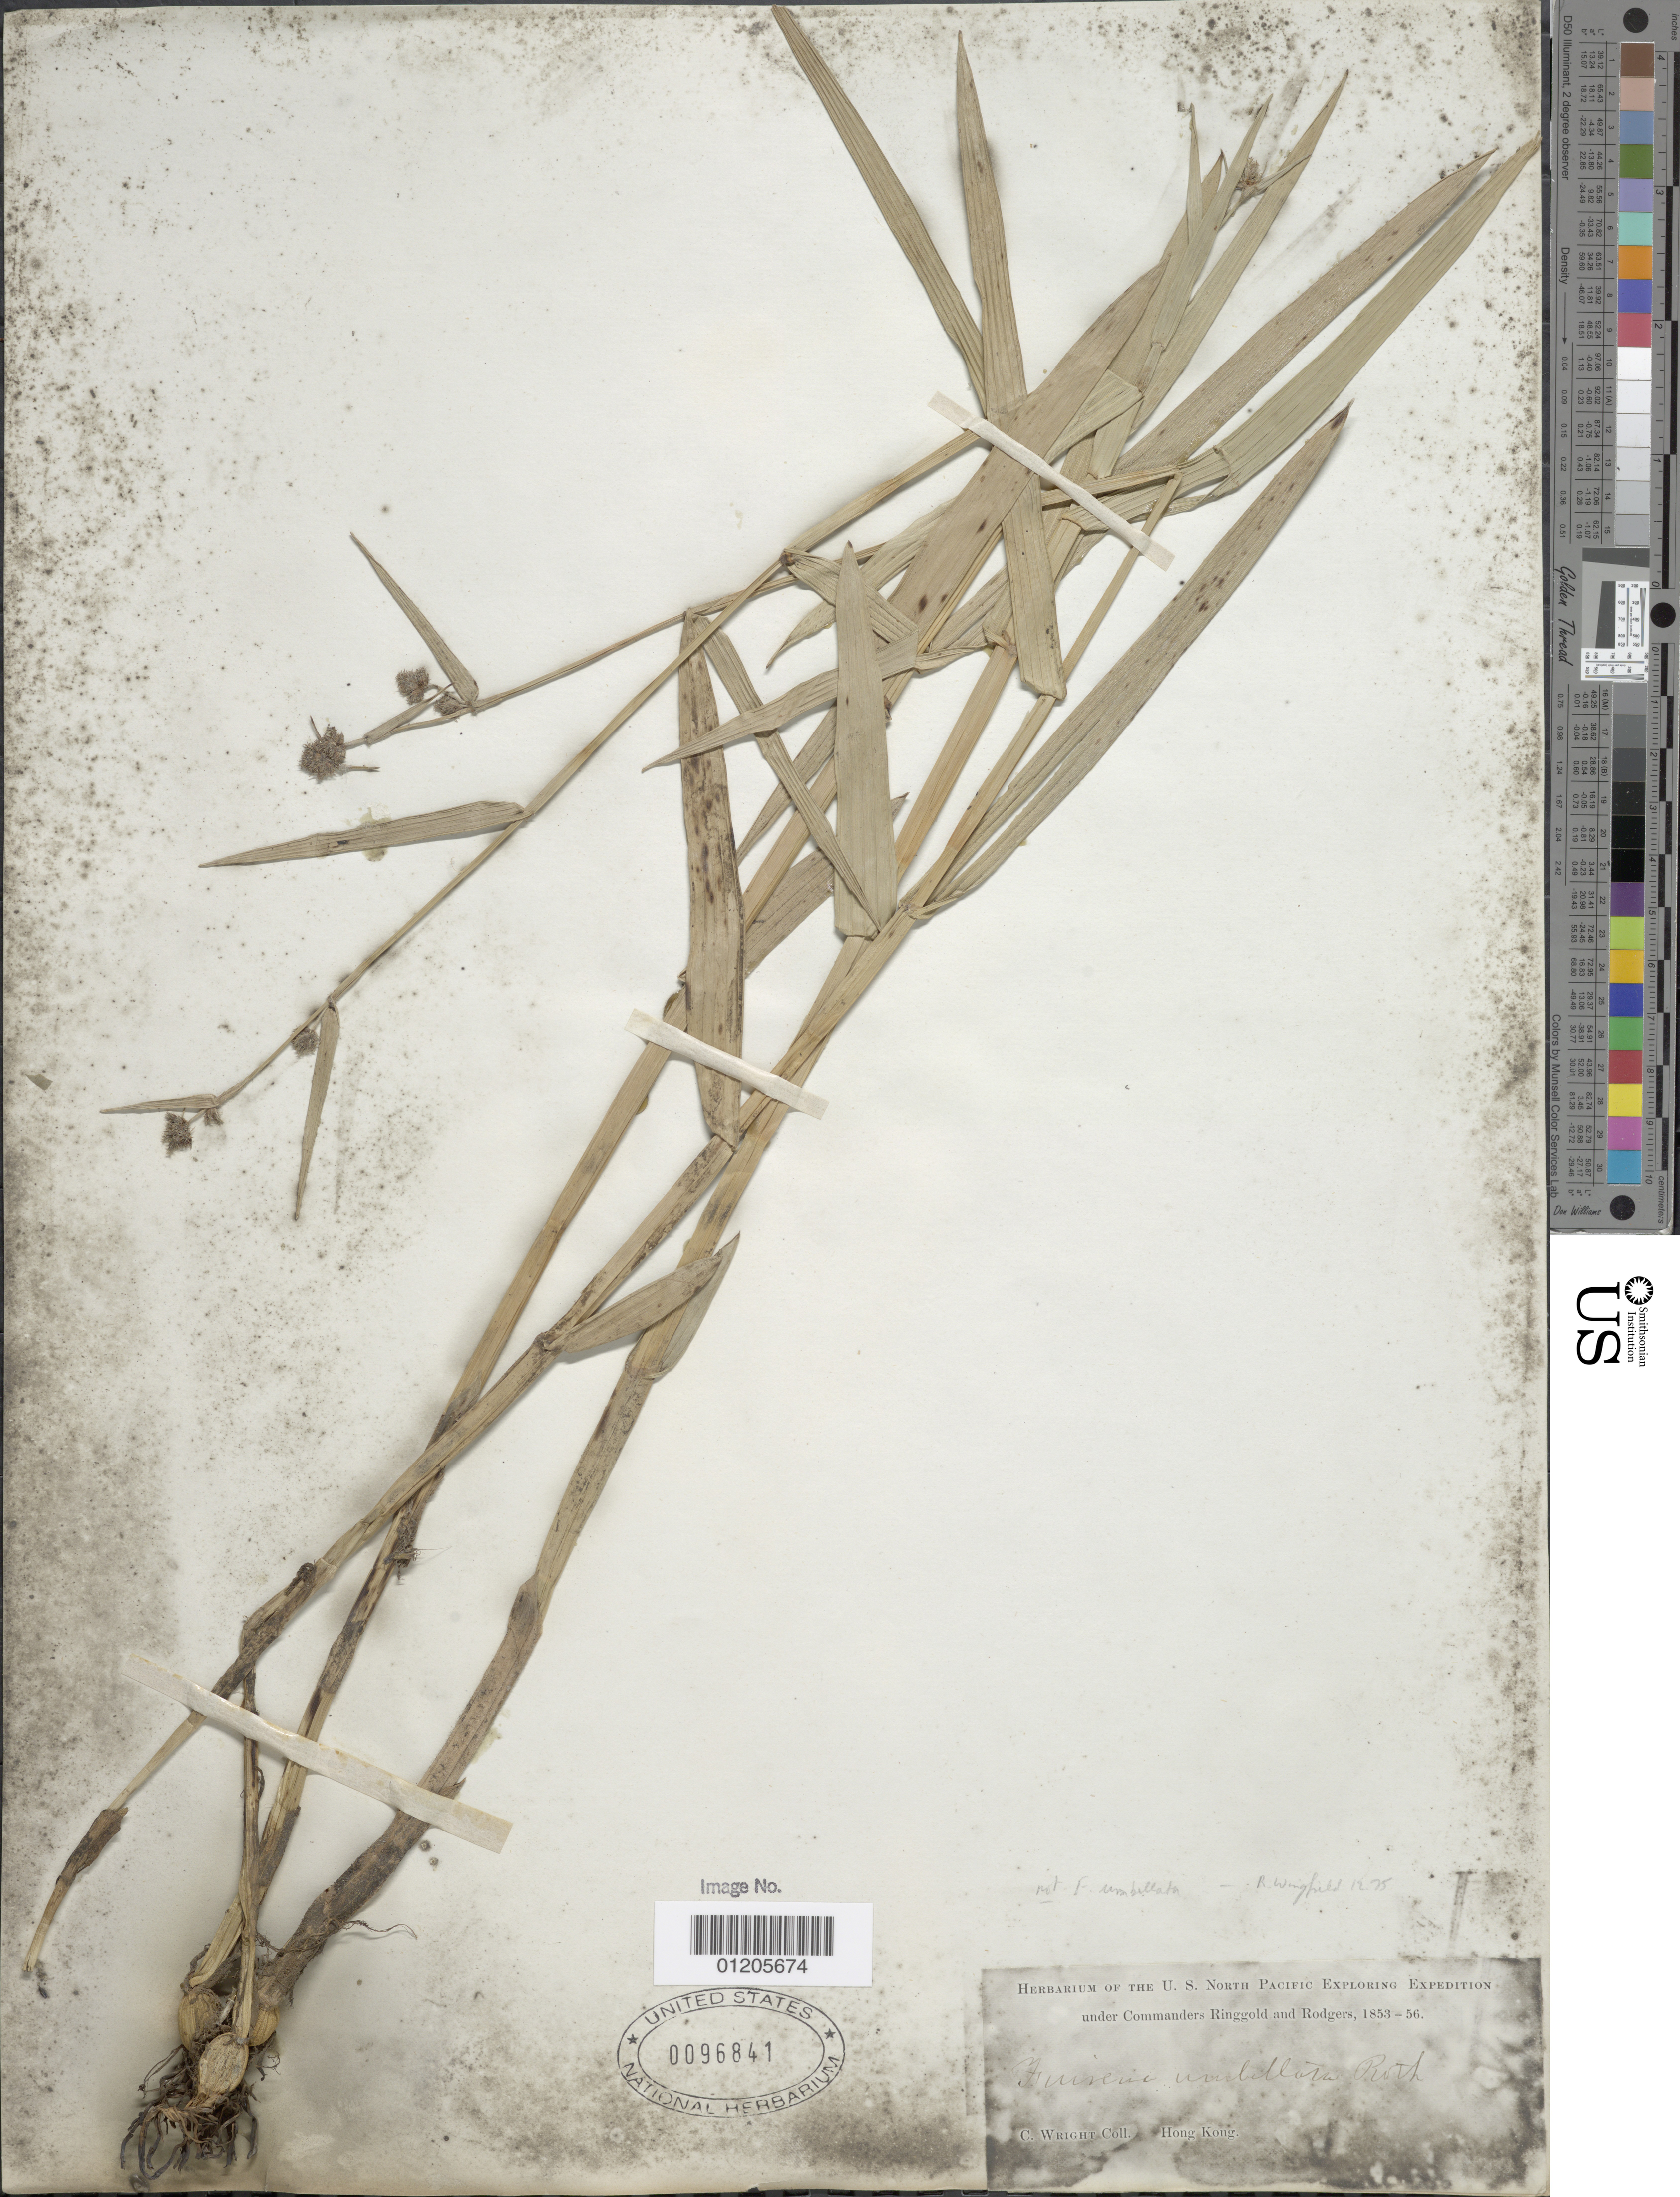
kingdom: Plantae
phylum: Tracheophyta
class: Liliopsida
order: Poales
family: Cyperaceae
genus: Fuirena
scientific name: Fuirena umbellata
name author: Rottb.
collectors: C. Wright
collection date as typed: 1853 to -- -- 1856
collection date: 1853/1856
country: China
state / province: Hong Kong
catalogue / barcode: US 96841